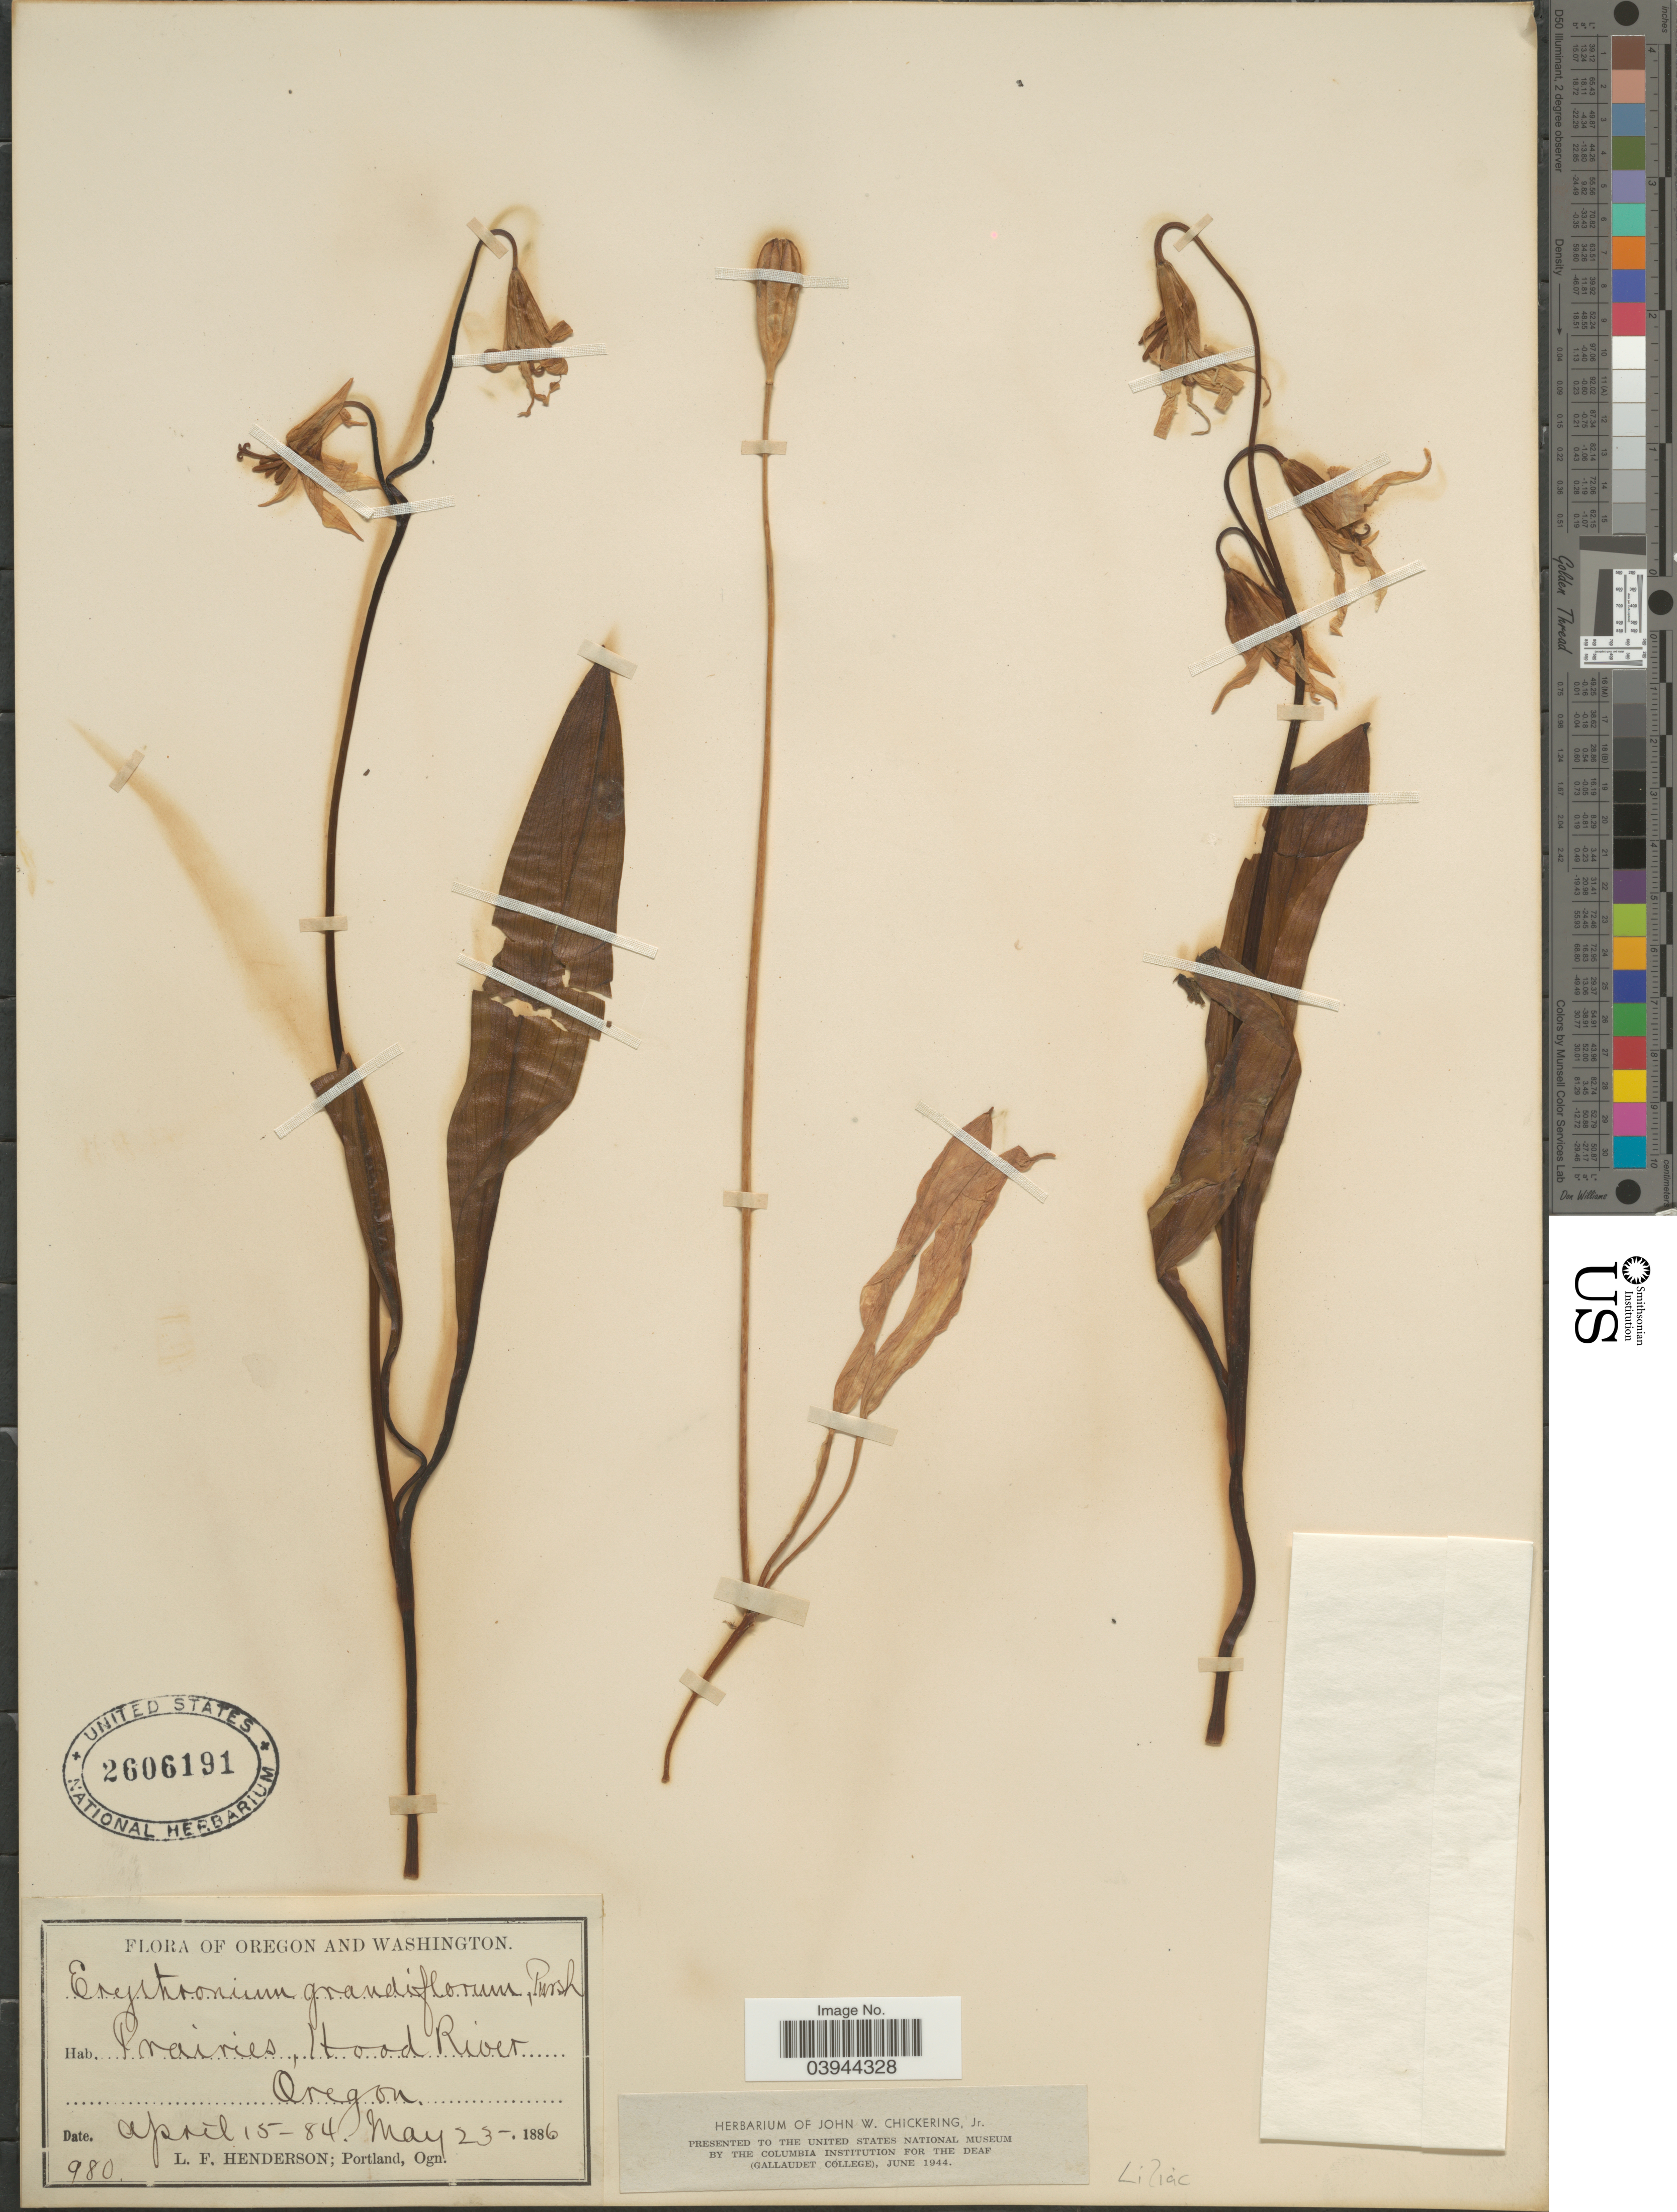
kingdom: Plantae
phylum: Tracheophyta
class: Liliopsida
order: Liliales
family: Liliaceae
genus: Erythronium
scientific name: Erythronium grandiflorum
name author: Pursh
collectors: L. Henderson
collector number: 980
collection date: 1884-04-15/1886-05-23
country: United States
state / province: Oregon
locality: Prairies, Hood River.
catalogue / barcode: US 2606191